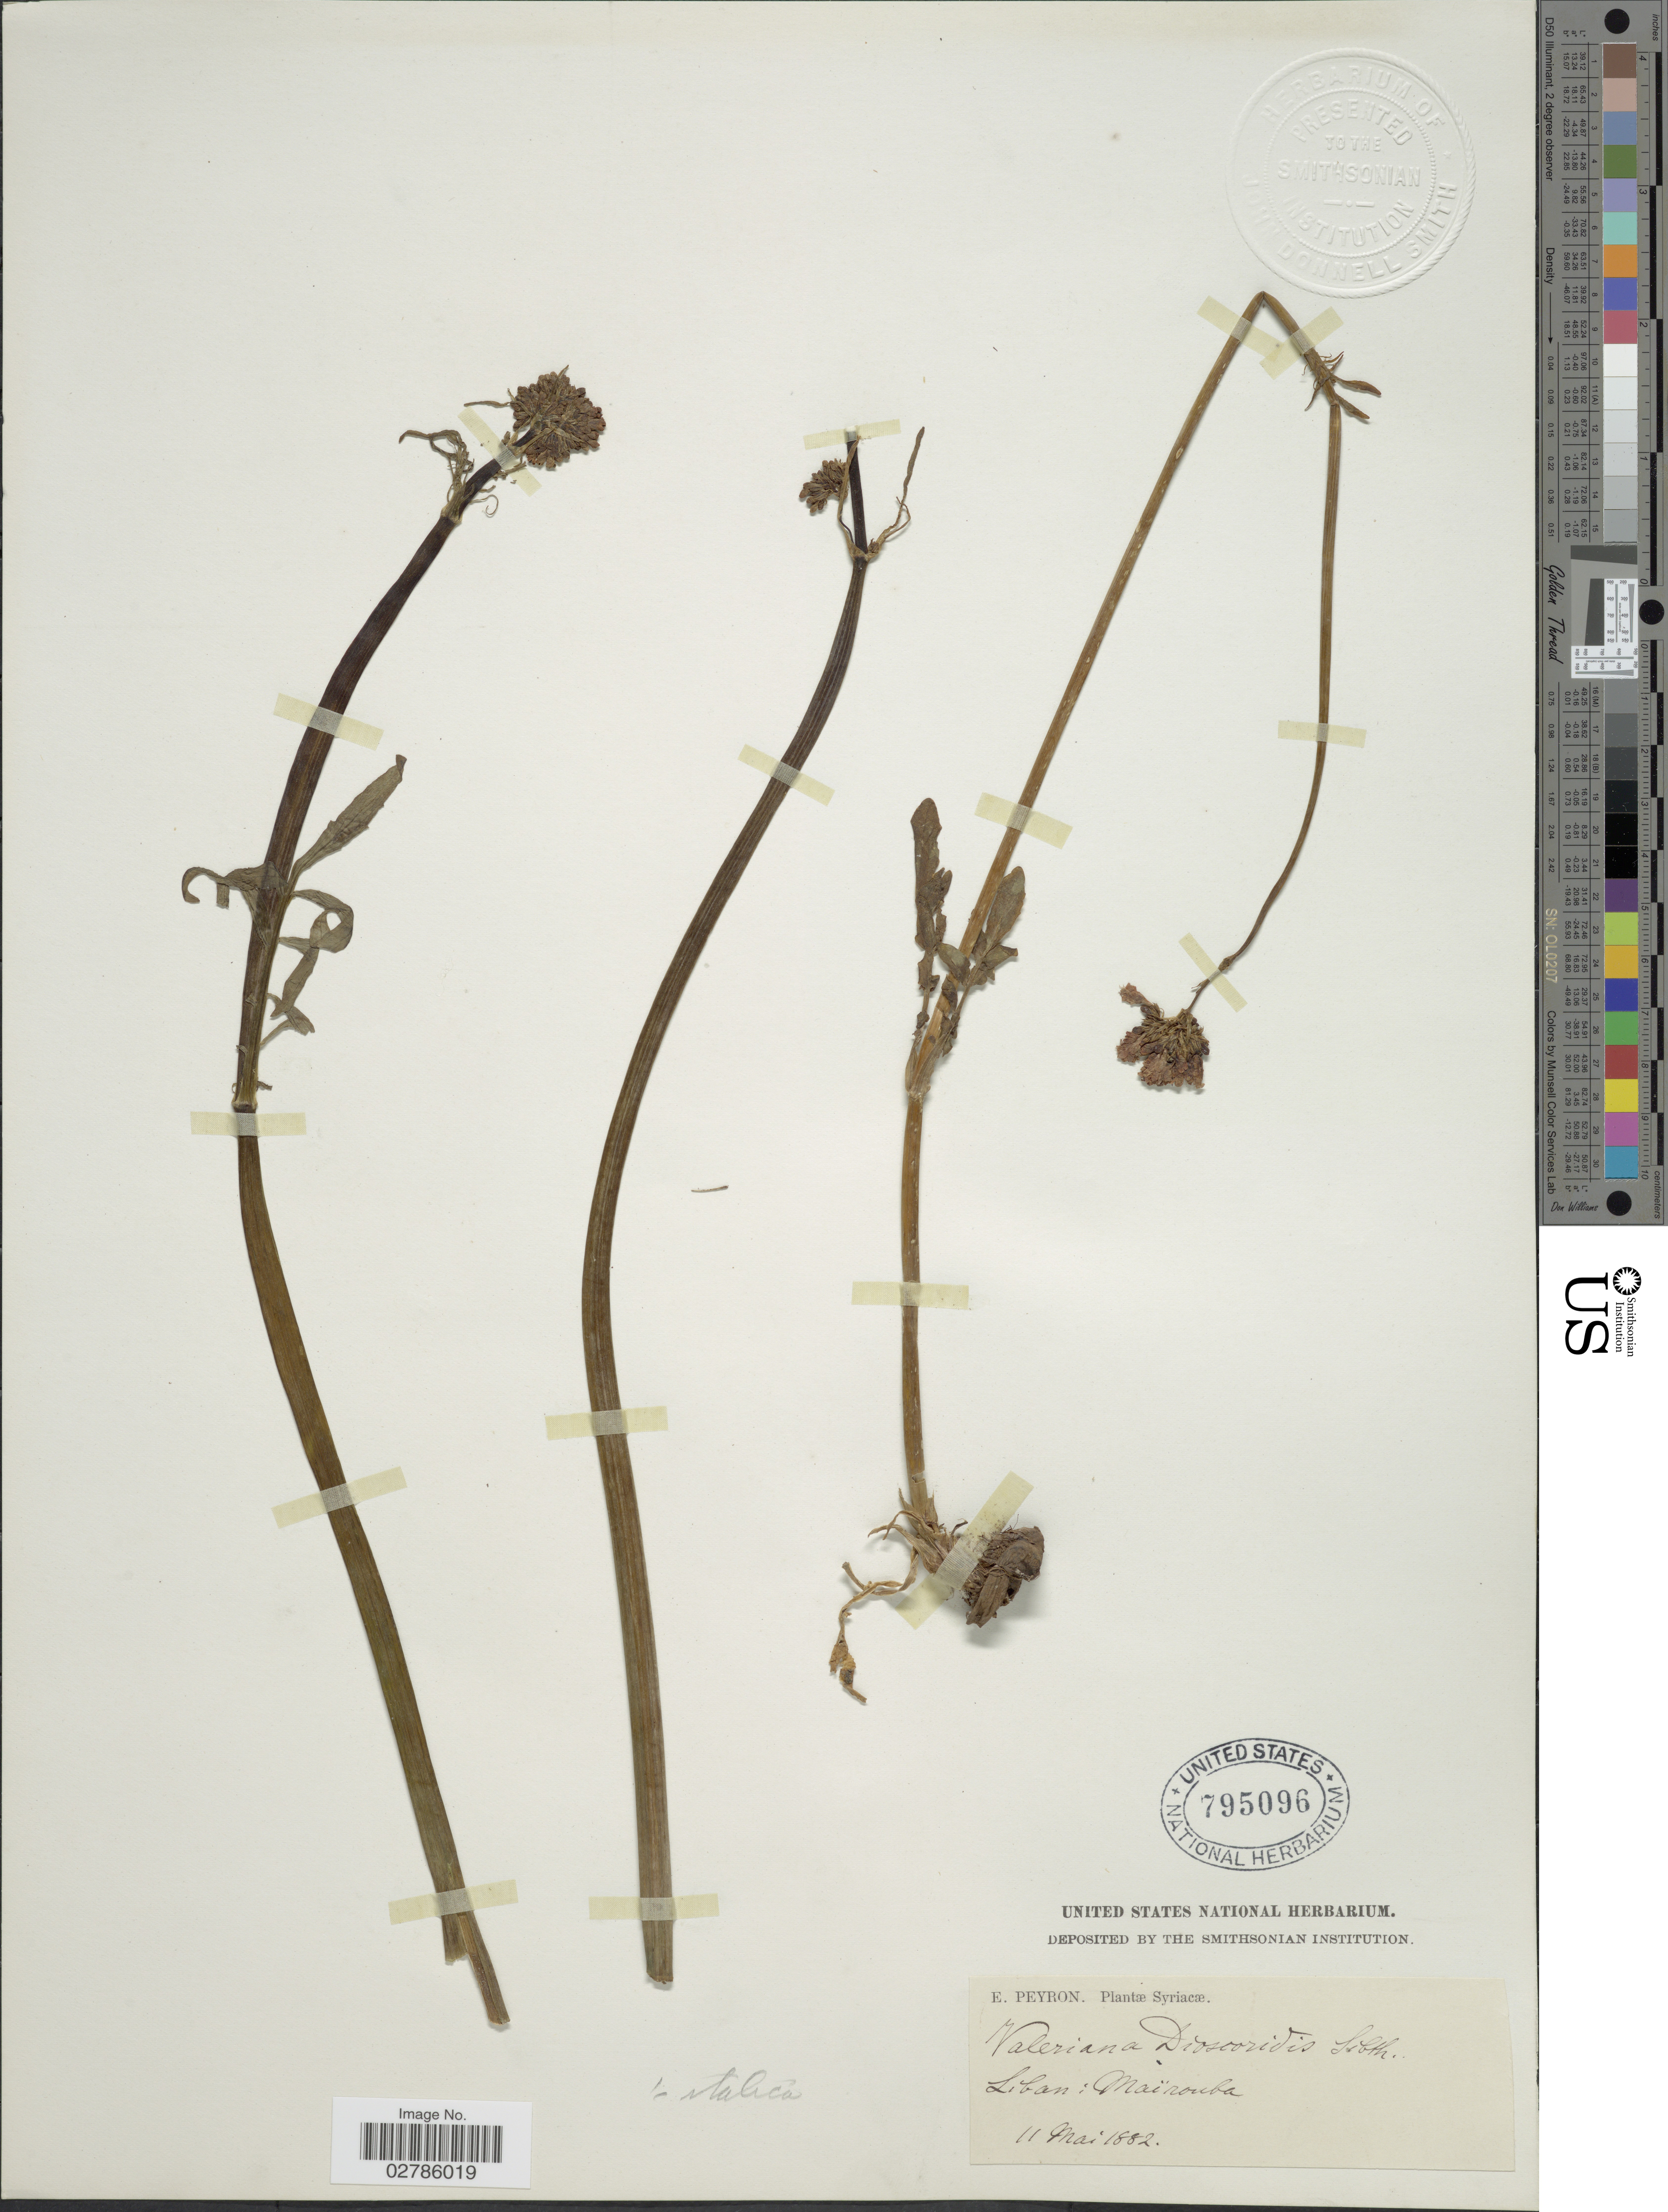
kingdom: Plantae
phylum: Tracheophyta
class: Magnoliopsida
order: Dipsacales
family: Caprifoliaceae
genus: Valeriana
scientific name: Valeriana italica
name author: Lam.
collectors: E. Peyron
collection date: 1882-05-11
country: Lebanon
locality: Liban: Maïrouba.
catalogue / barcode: US 795096